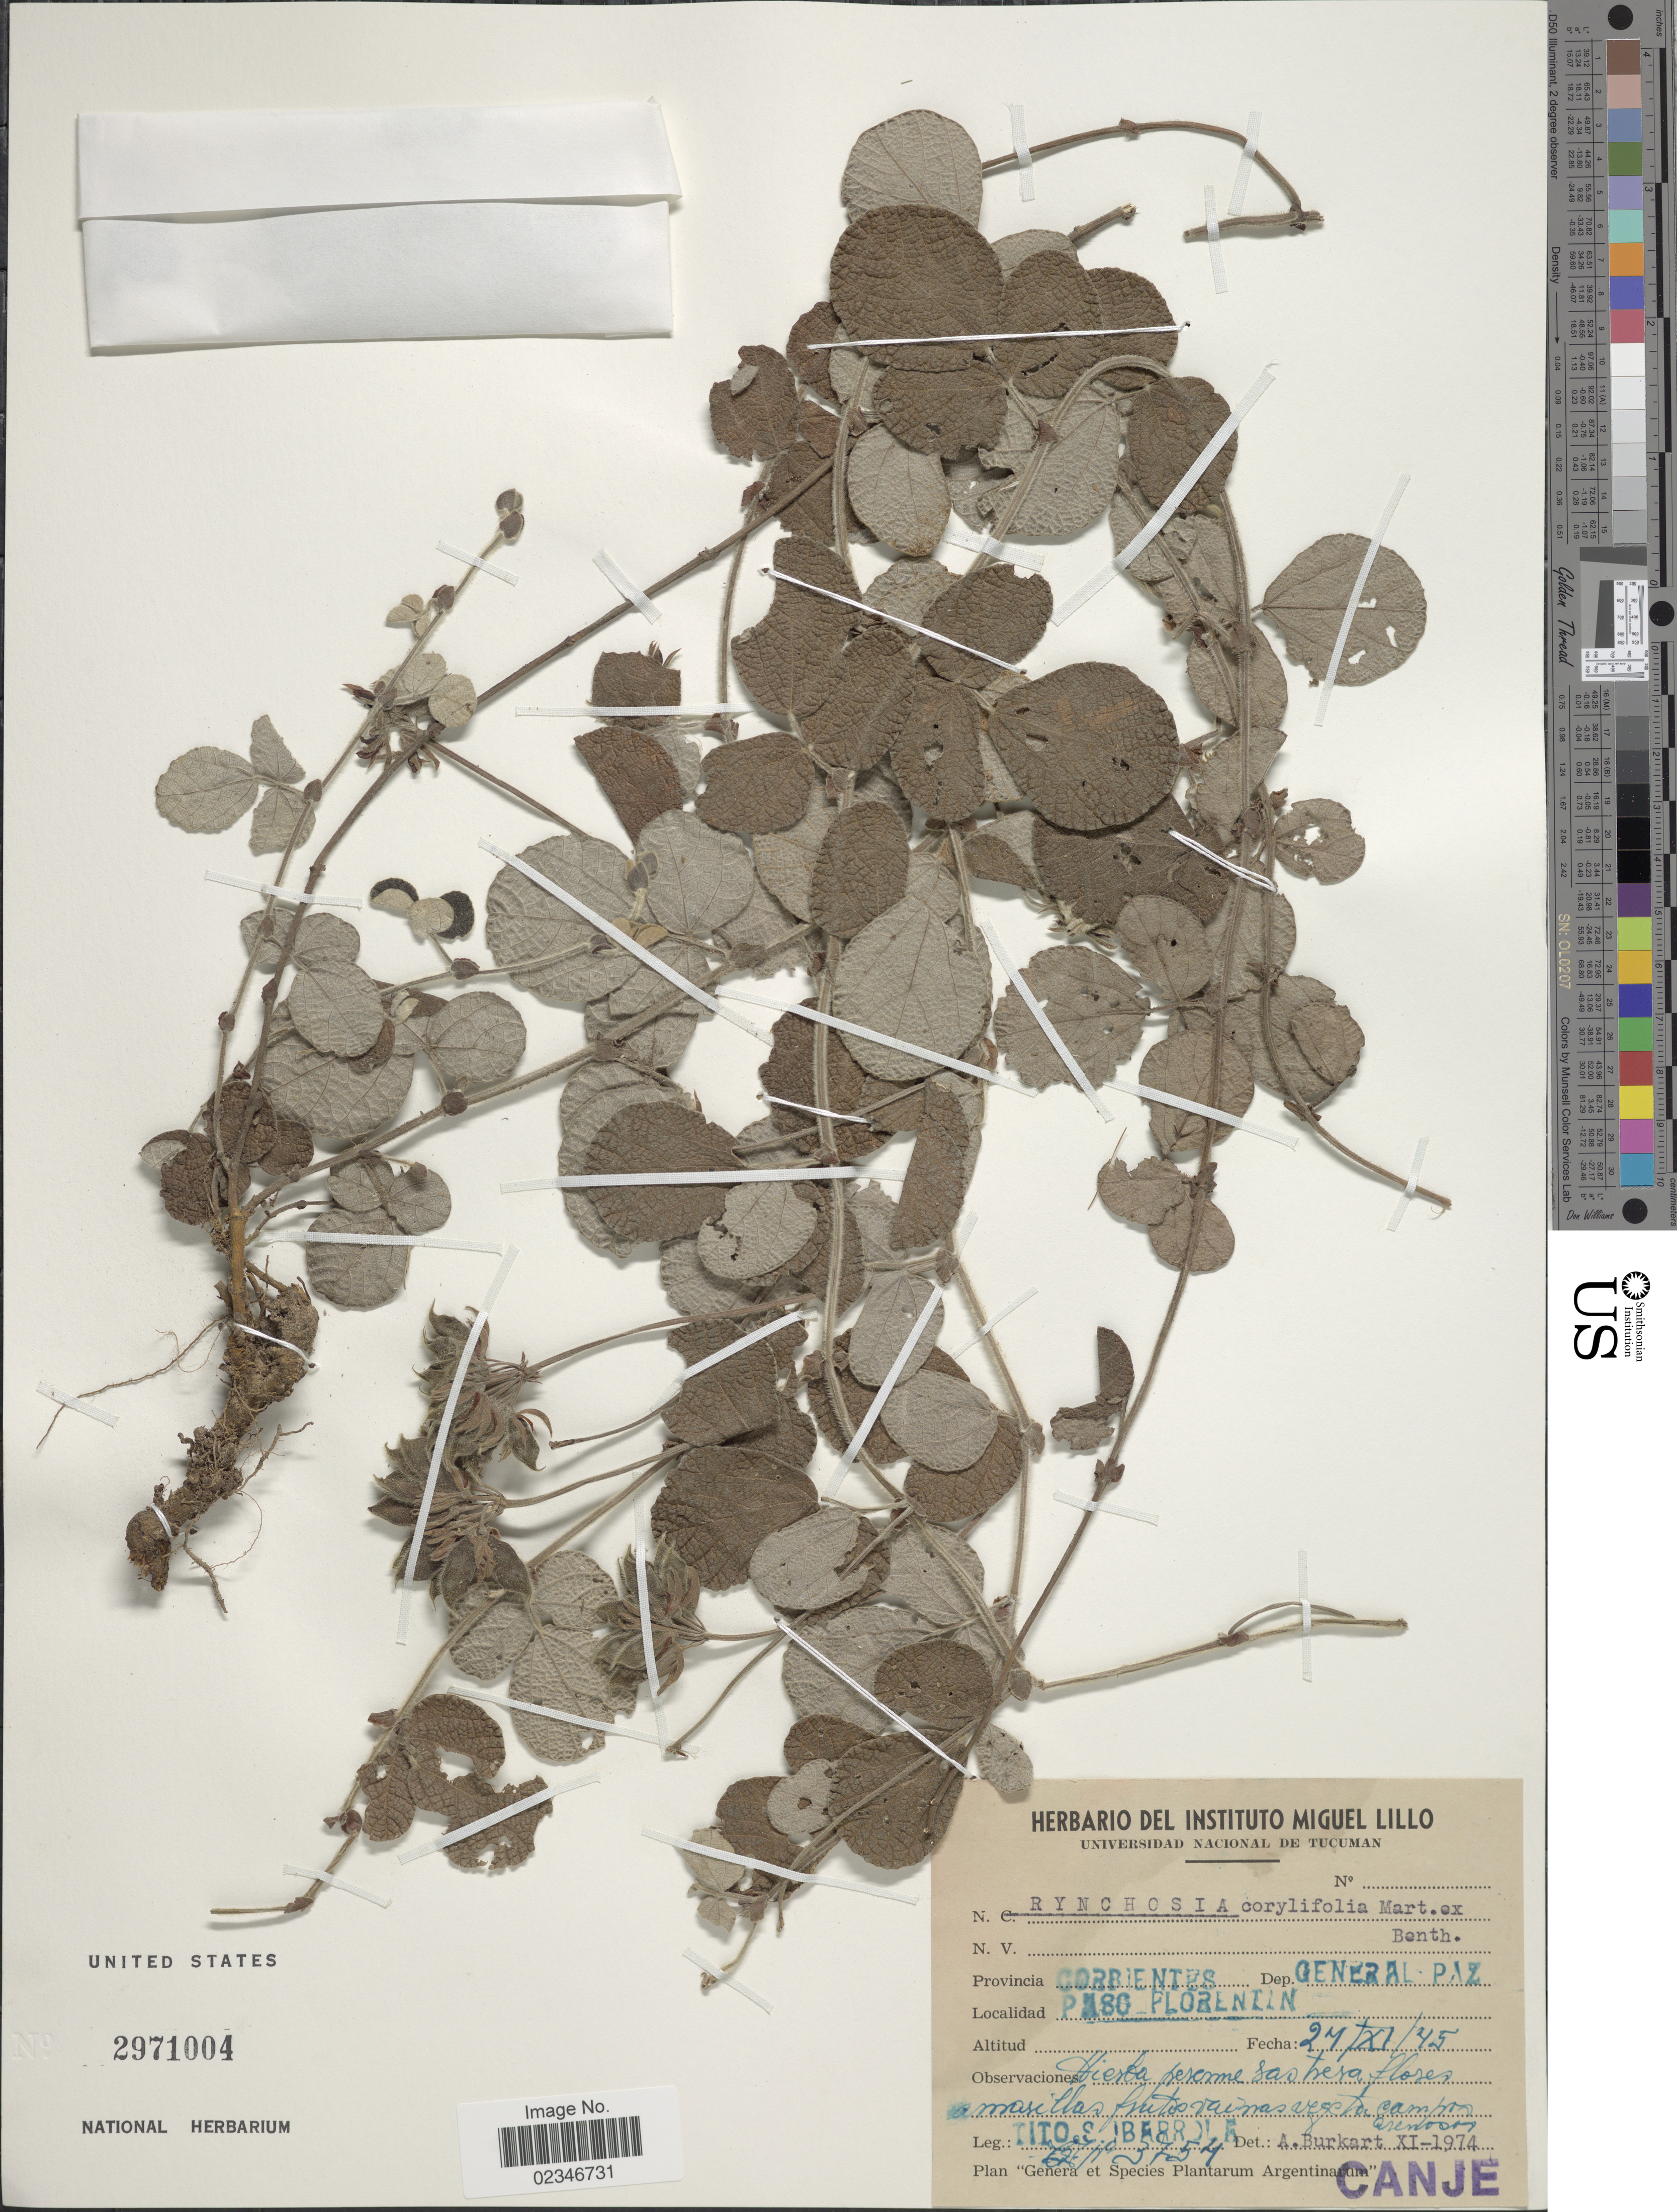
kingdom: Plantae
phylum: Tracheophyta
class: Magnoliopsida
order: Fabales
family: Fabaceae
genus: Rhynchosia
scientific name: Rhynchosia corylifolia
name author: Mart. ex Benth.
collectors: T. Ibarrola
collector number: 3754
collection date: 1945-11-27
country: Argentina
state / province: Corrientes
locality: Provincia Corrientes, Dep. General Paz, Paso Florentin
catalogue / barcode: US 2971004